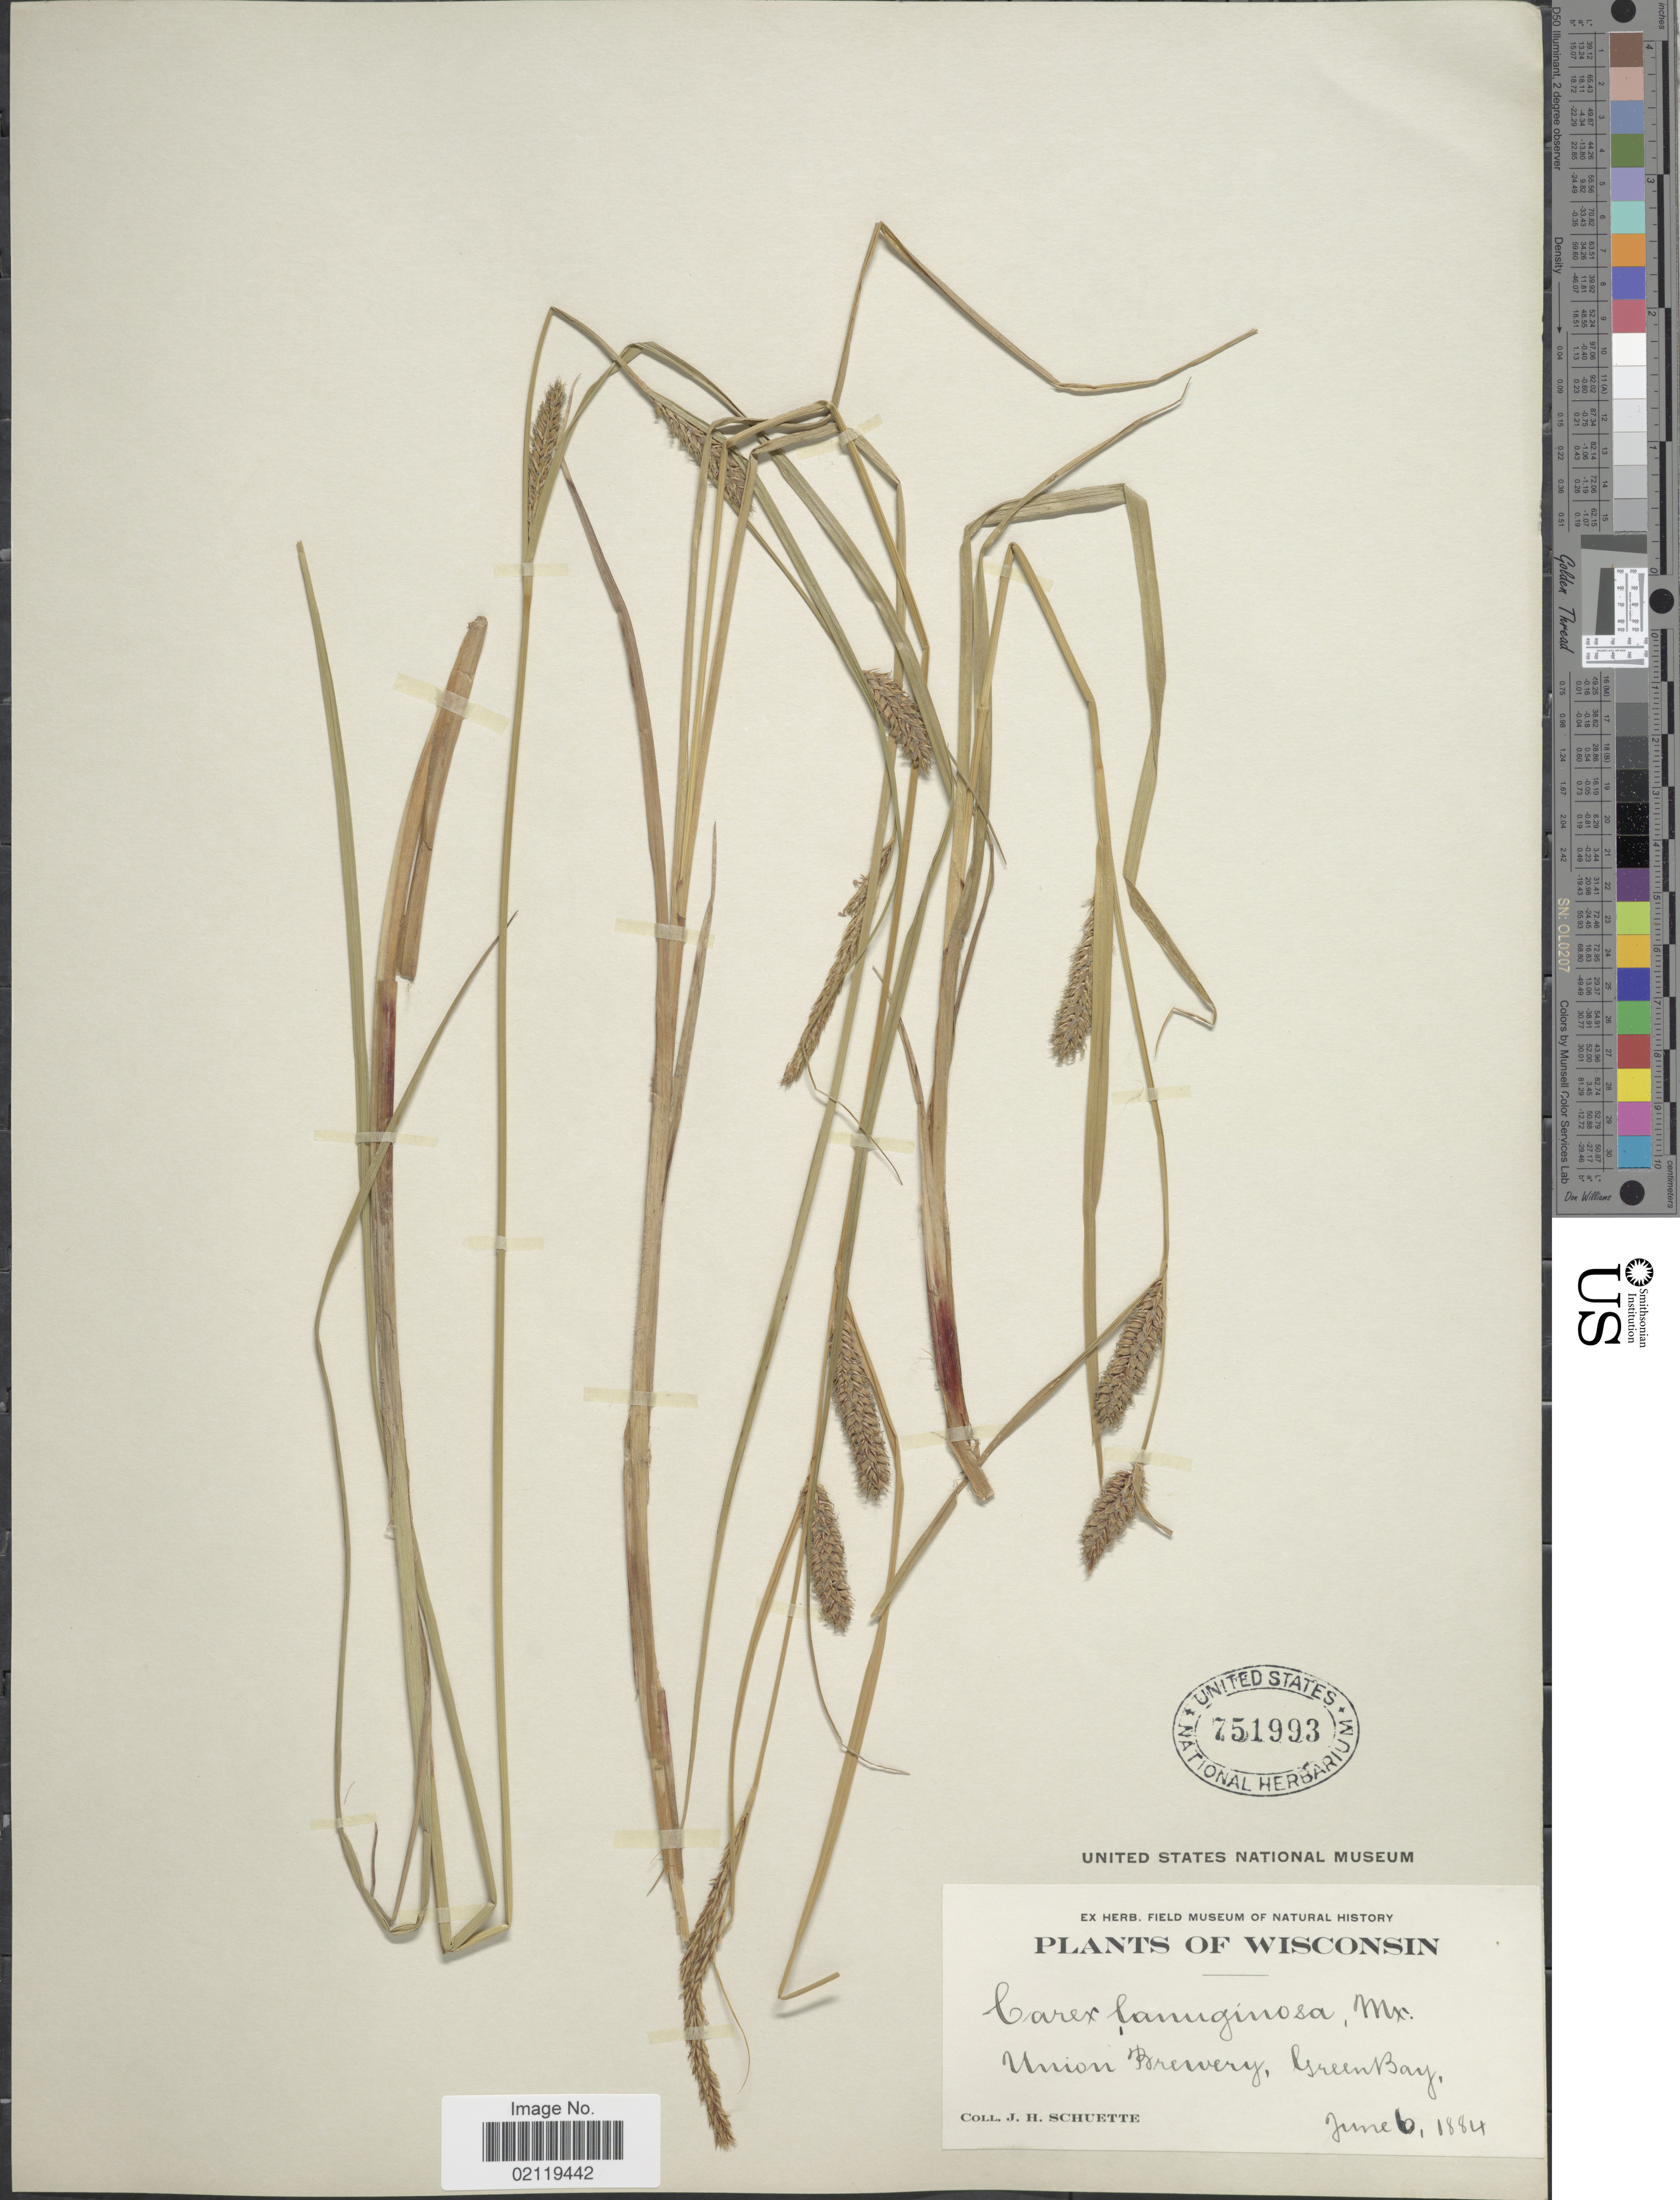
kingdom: Plantae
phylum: Tracheophyta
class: Liliopsida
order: Poales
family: Cyperaceae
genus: Carex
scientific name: Carex pellita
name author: Muhl. ex Willd.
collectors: J. H. Schuette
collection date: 1884-06-06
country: United States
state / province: Wisconsin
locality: Union Brewery. Green Bay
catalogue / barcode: US 751993